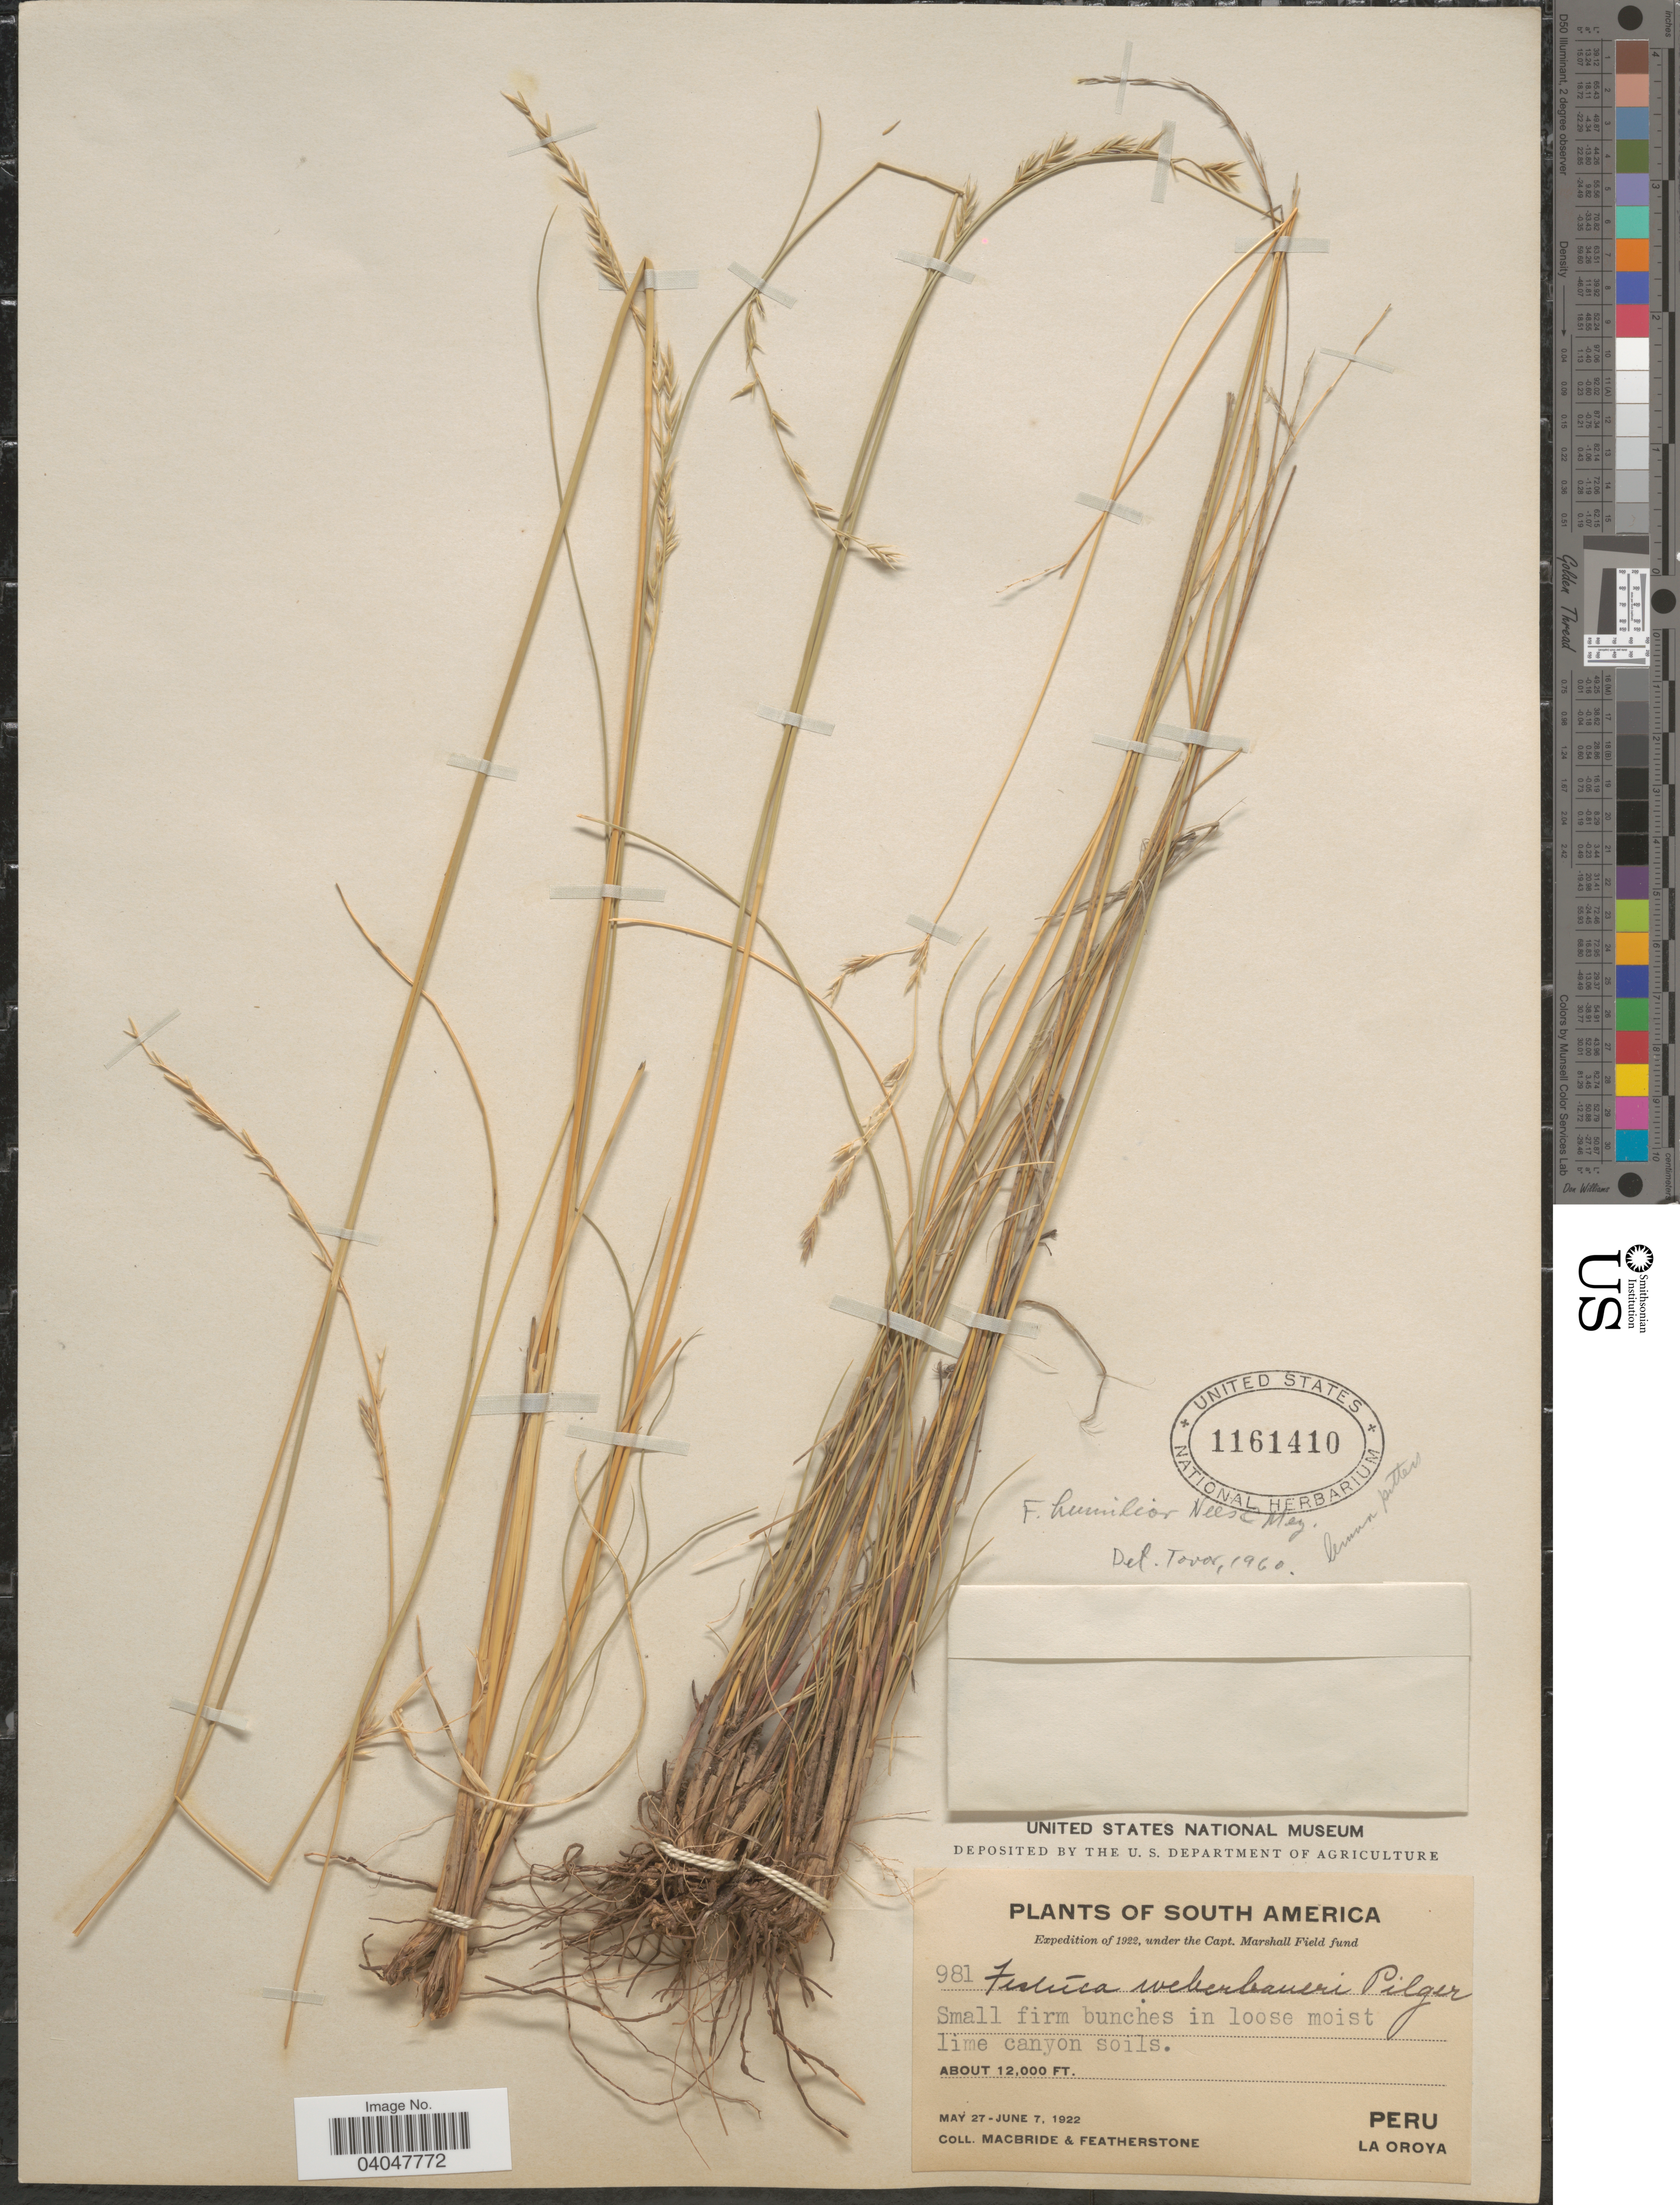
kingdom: Plantae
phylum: Tracheophyta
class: Liliopsida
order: Poales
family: Poaceae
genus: Festuca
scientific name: Festuca humilior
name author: Nees & Meyen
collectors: Macbride, -- & -. Featherstone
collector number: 981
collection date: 1922-05-27/1922-06-07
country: Peru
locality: La Oroya.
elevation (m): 3658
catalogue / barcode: US 1161410